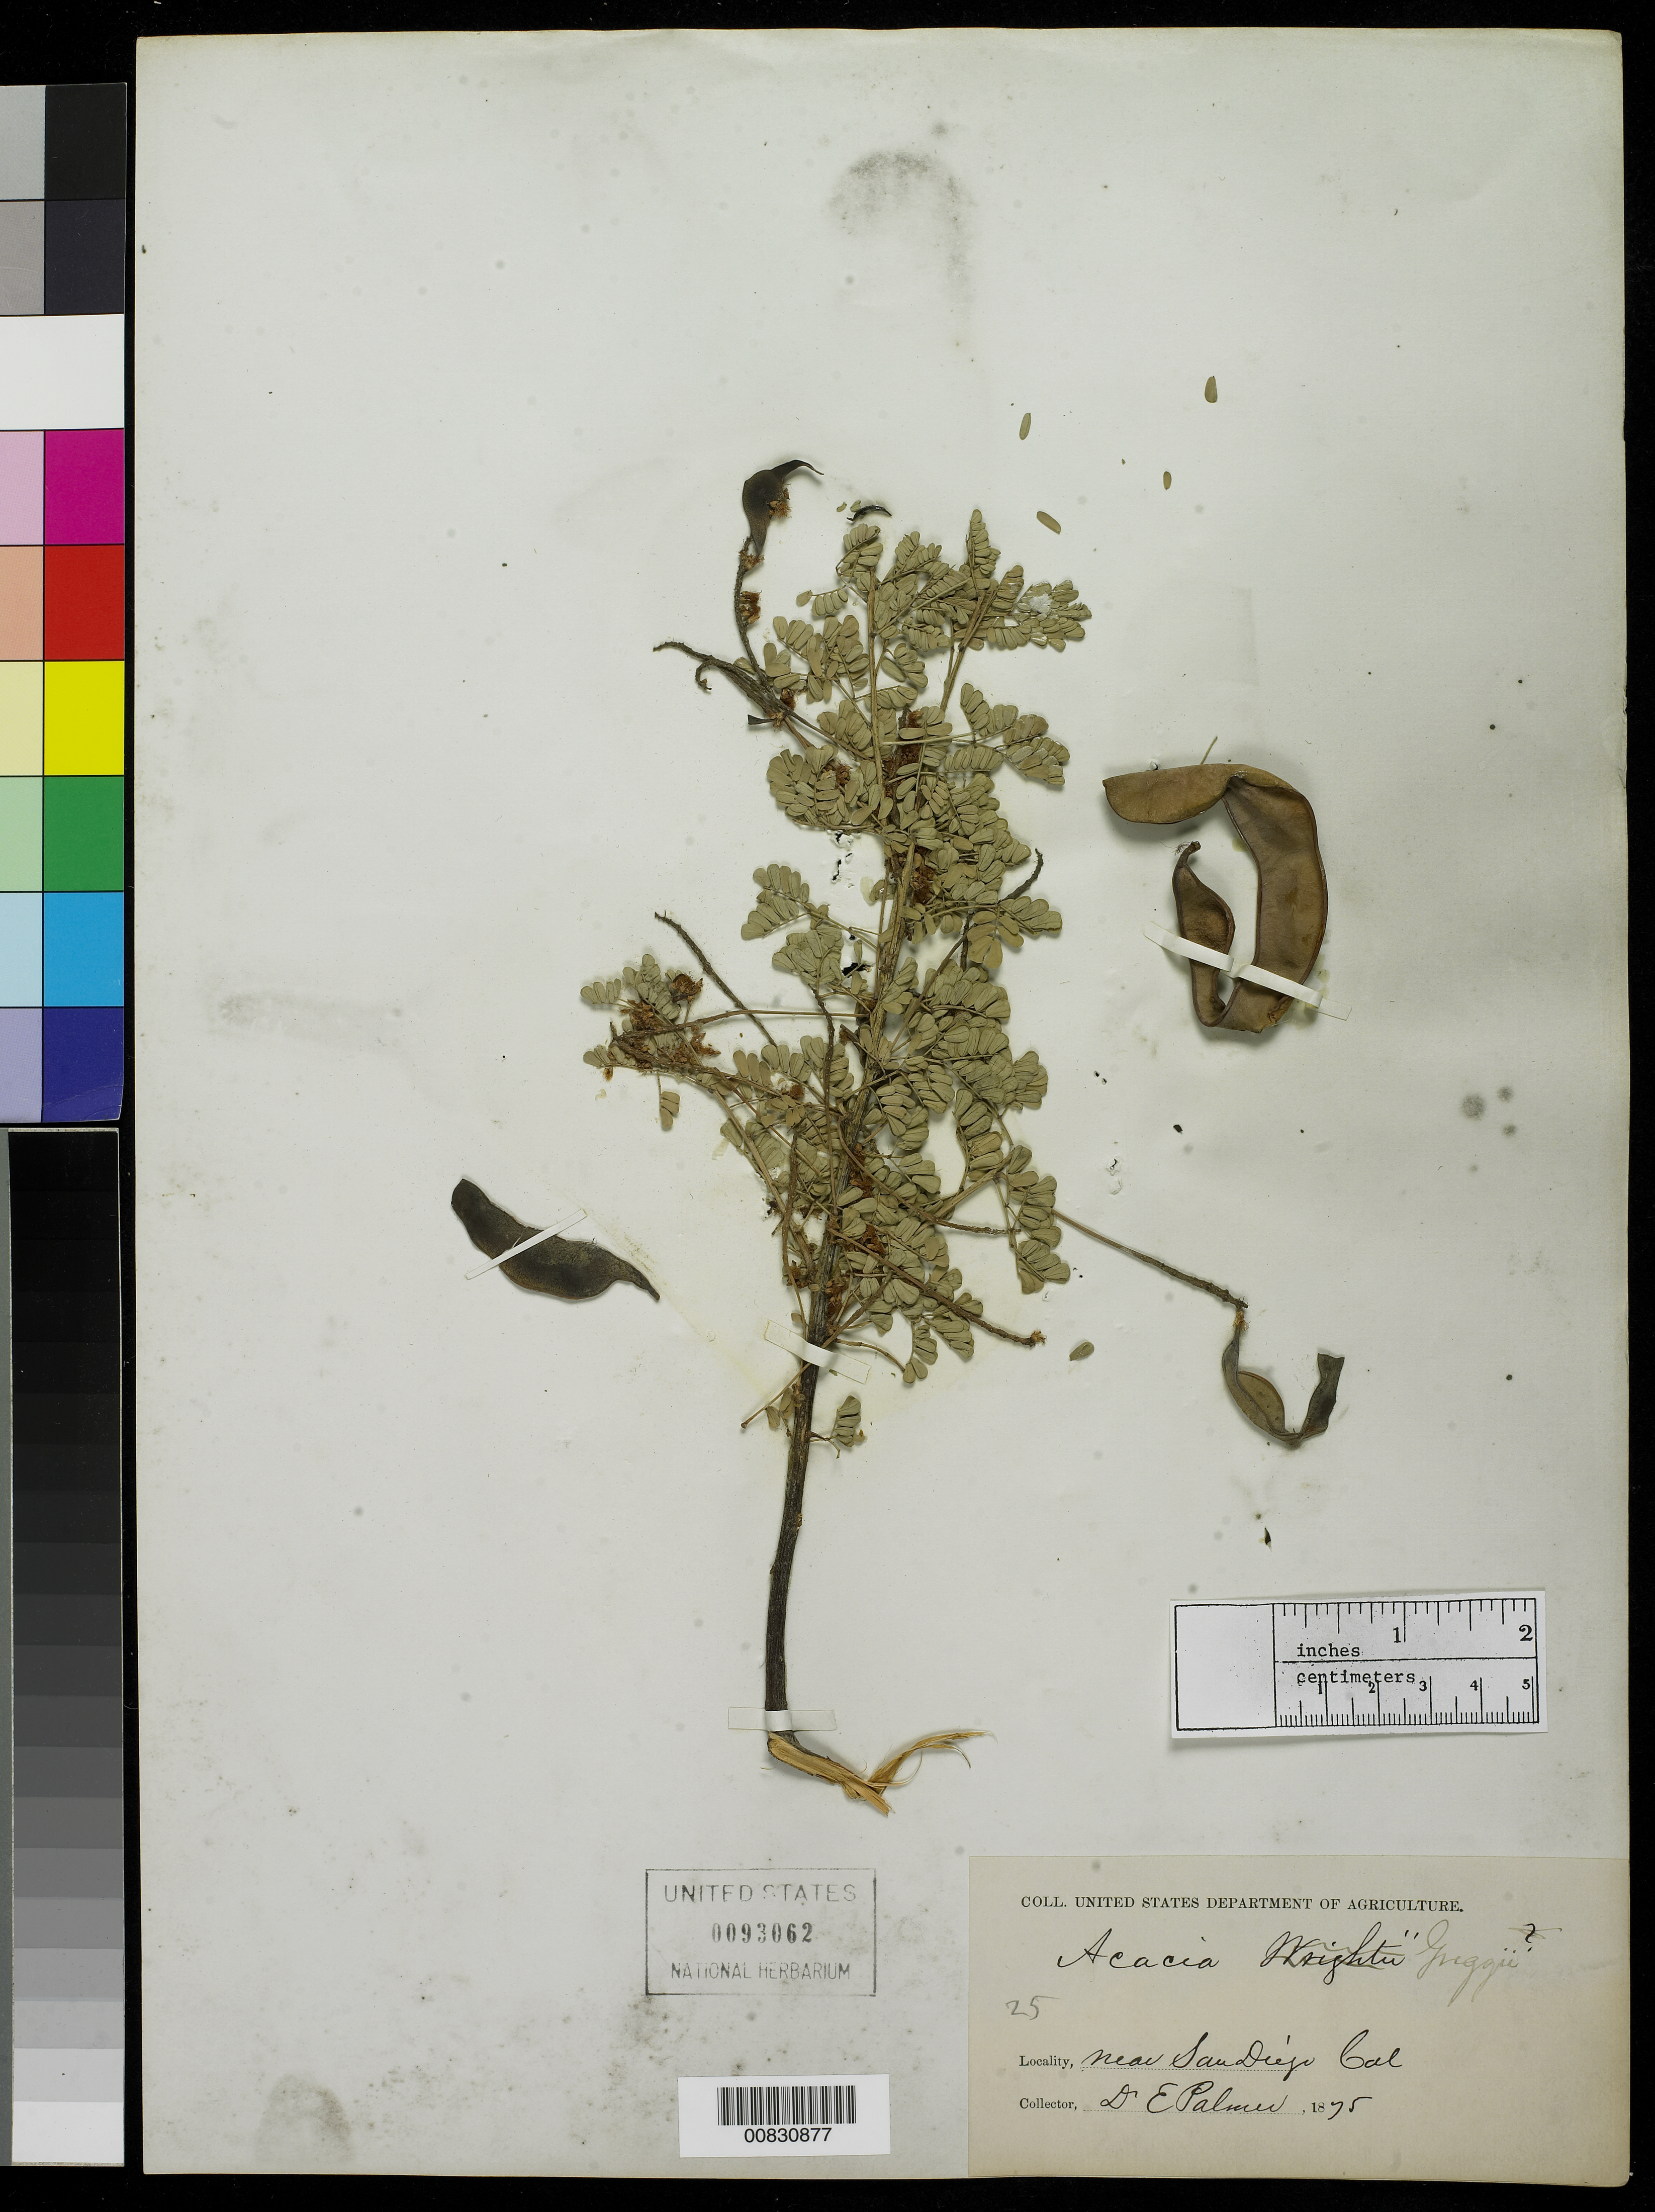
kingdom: Plantae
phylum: Tracheophyta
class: Magnoliopsida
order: Fabales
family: Fabaceae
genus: Senegalia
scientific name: Senegalia greggii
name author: (A. Gray) Britton & Rose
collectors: E. Palmer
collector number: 25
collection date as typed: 1875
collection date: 1875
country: United States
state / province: California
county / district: San Diego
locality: Near San Diego, California.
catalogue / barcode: US 93062